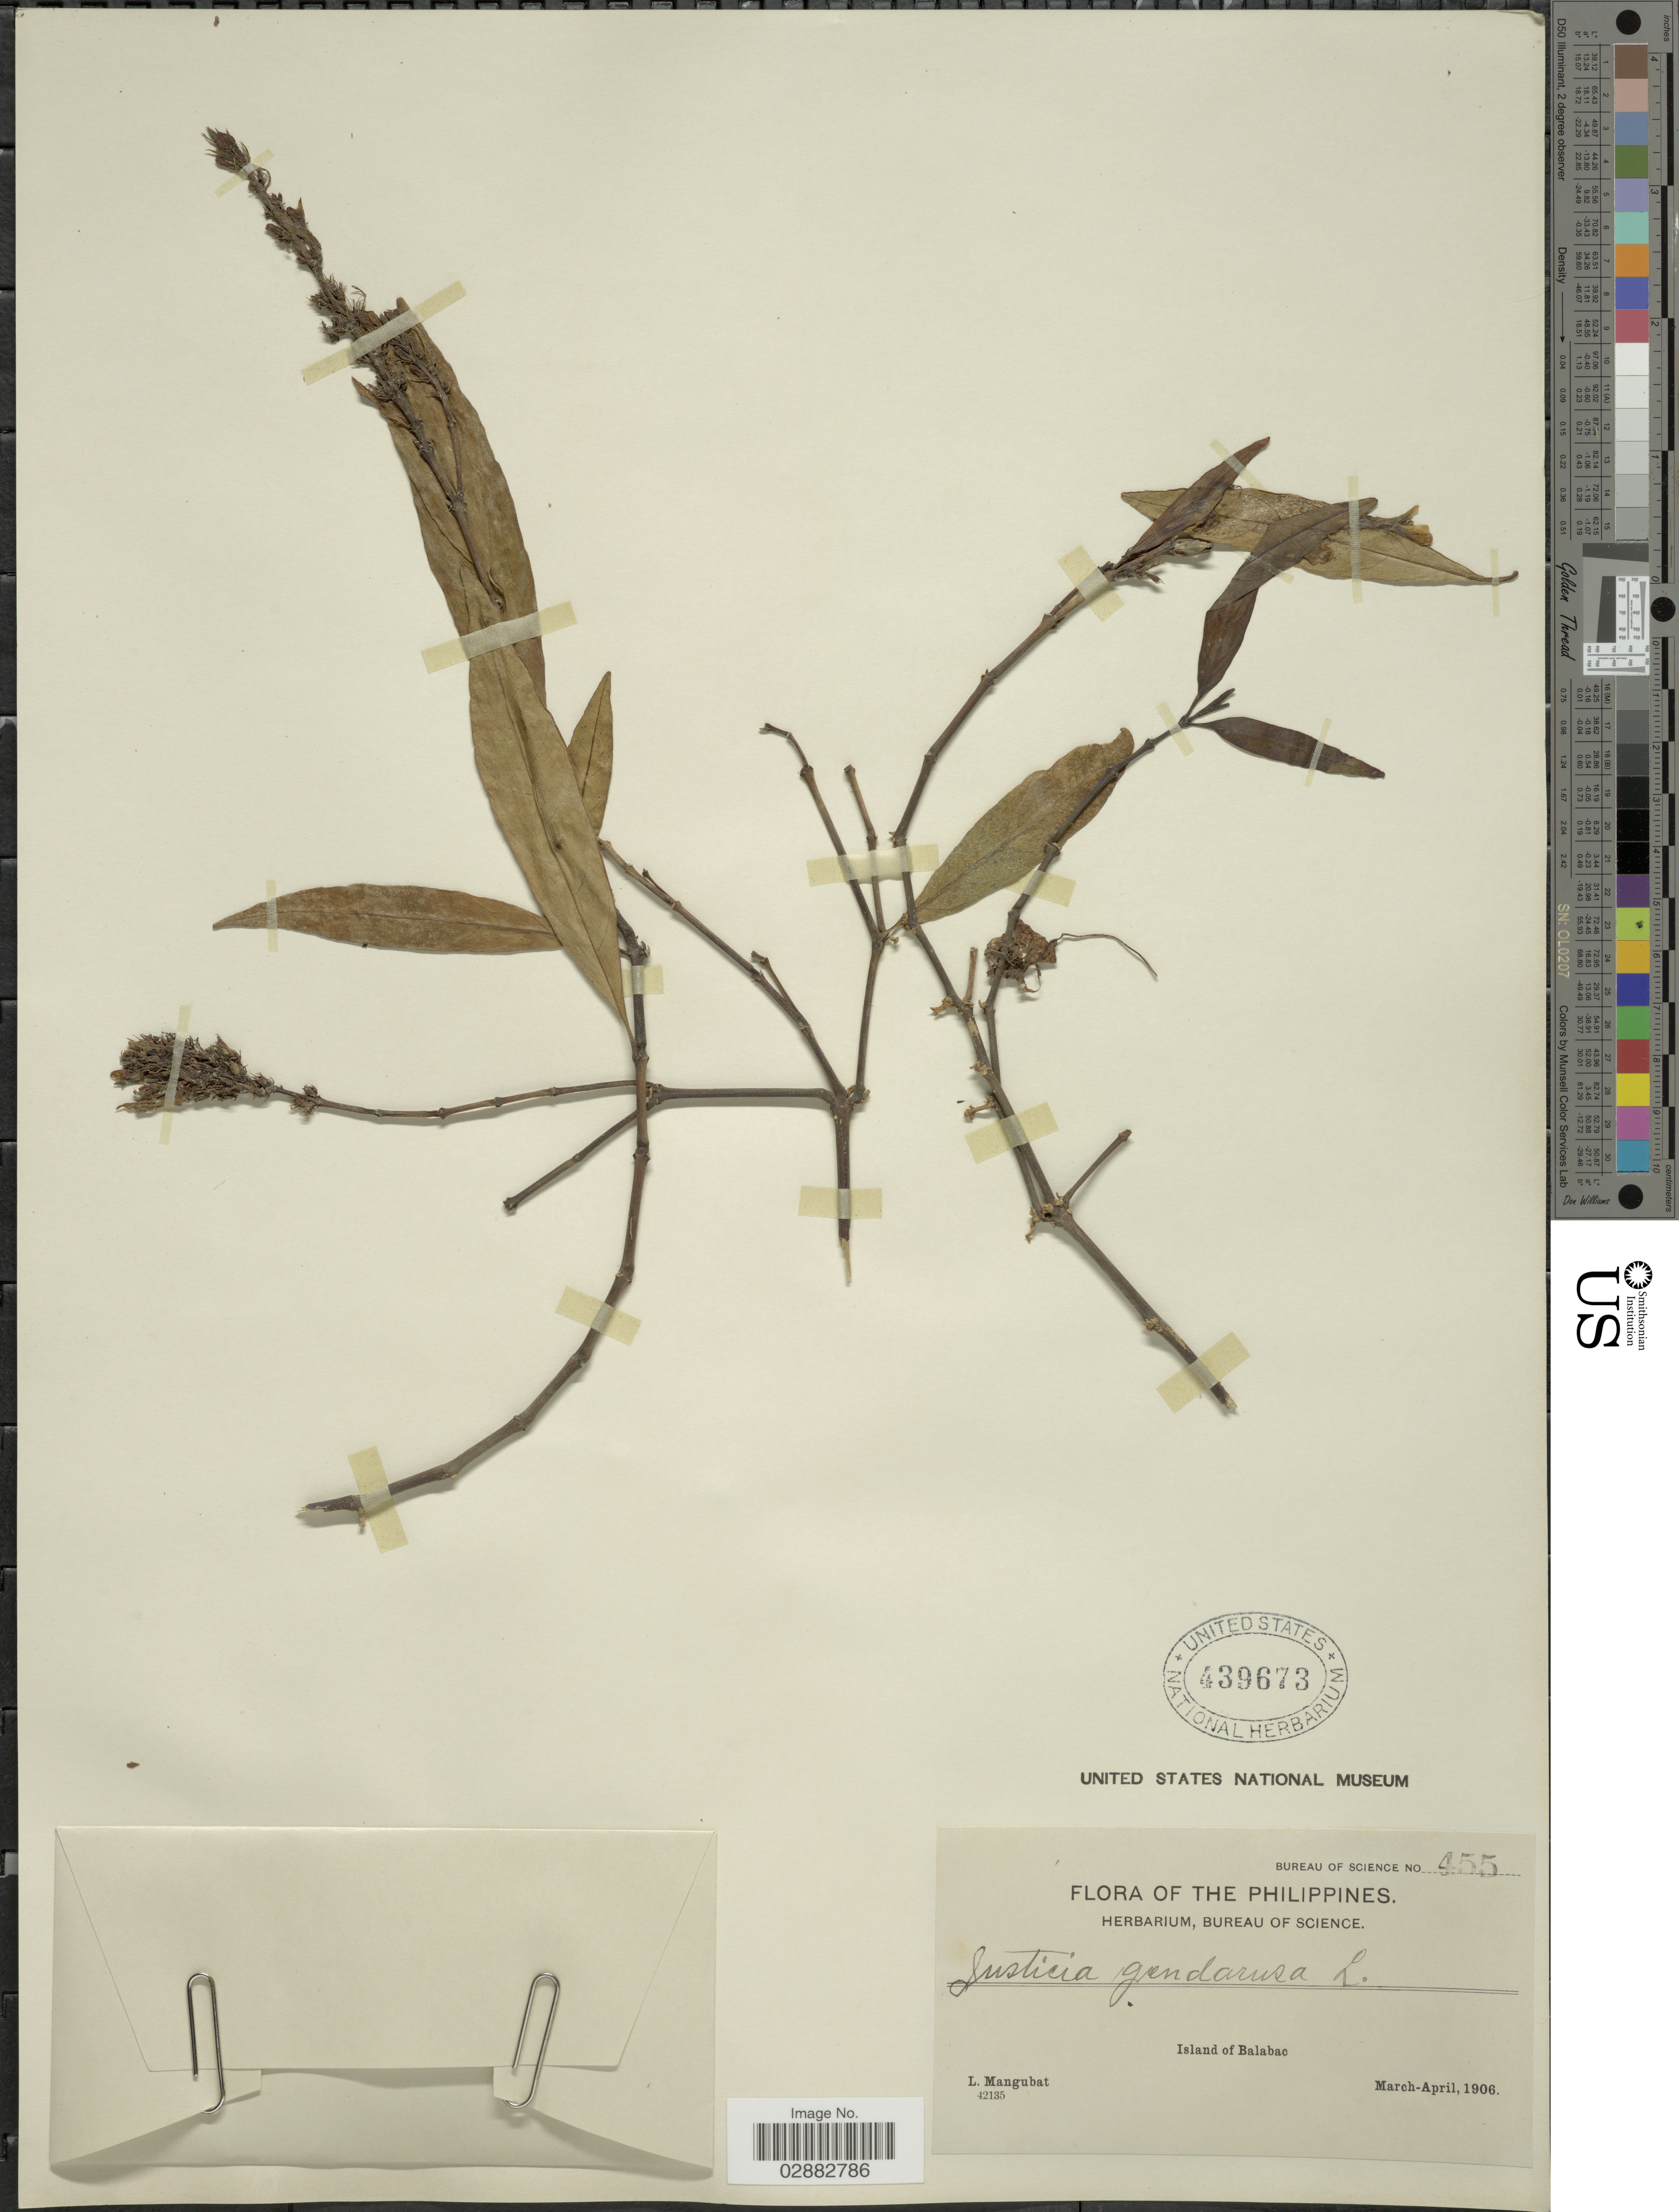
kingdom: Plantae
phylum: Tracheophyta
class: Magnoliopsida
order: Lamiales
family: Acanthaceae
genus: Justicia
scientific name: Justicia gendarussa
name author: Burm. f.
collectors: L. Mangubat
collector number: Bureau of Science 455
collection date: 1906-03/1906-04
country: Philippines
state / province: Mimaropa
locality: Island of Balabac.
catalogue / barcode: US 439673